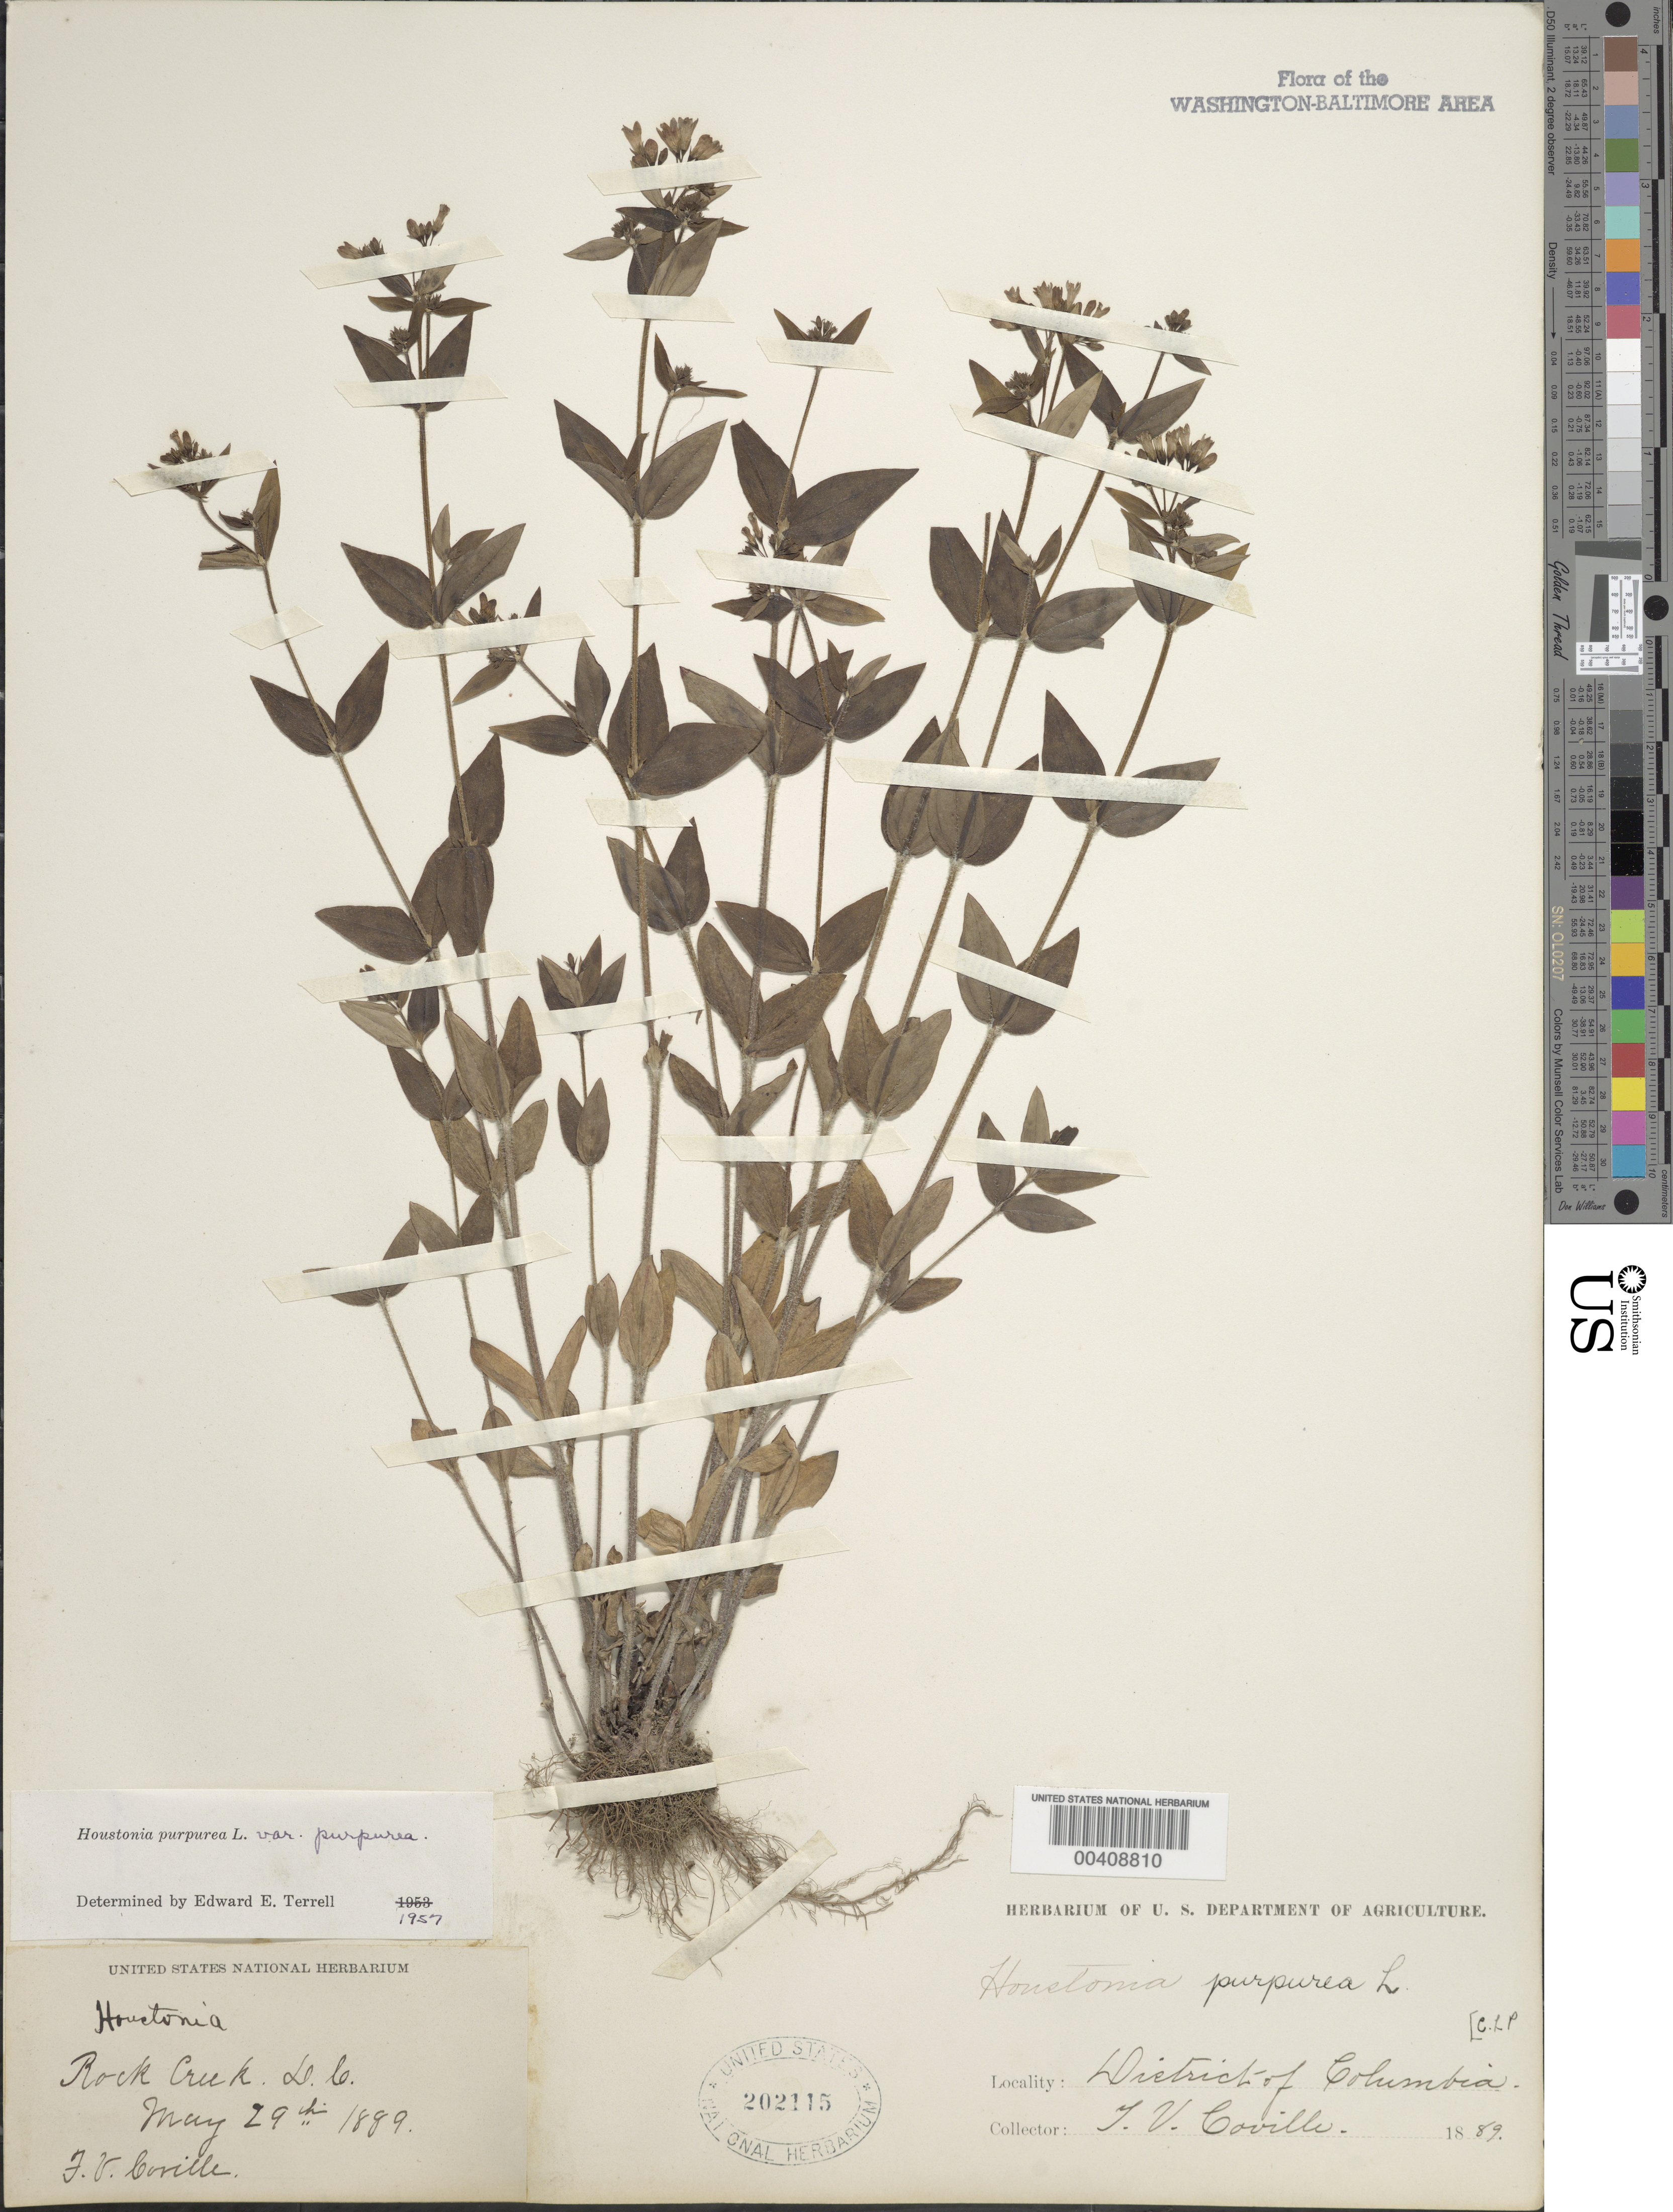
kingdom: Plantae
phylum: Tracheophyta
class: Magnoliopsida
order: Gentianales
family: Rubiaceae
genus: Houstonia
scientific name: Houstonia purpurea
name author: L.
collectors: F. V. Coville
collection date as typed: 29 May 1889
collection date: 1889-05-29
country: United States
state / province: District of Columbia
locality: Rock Creek Rock Creek Park and Vicinity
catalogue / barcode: US 202115